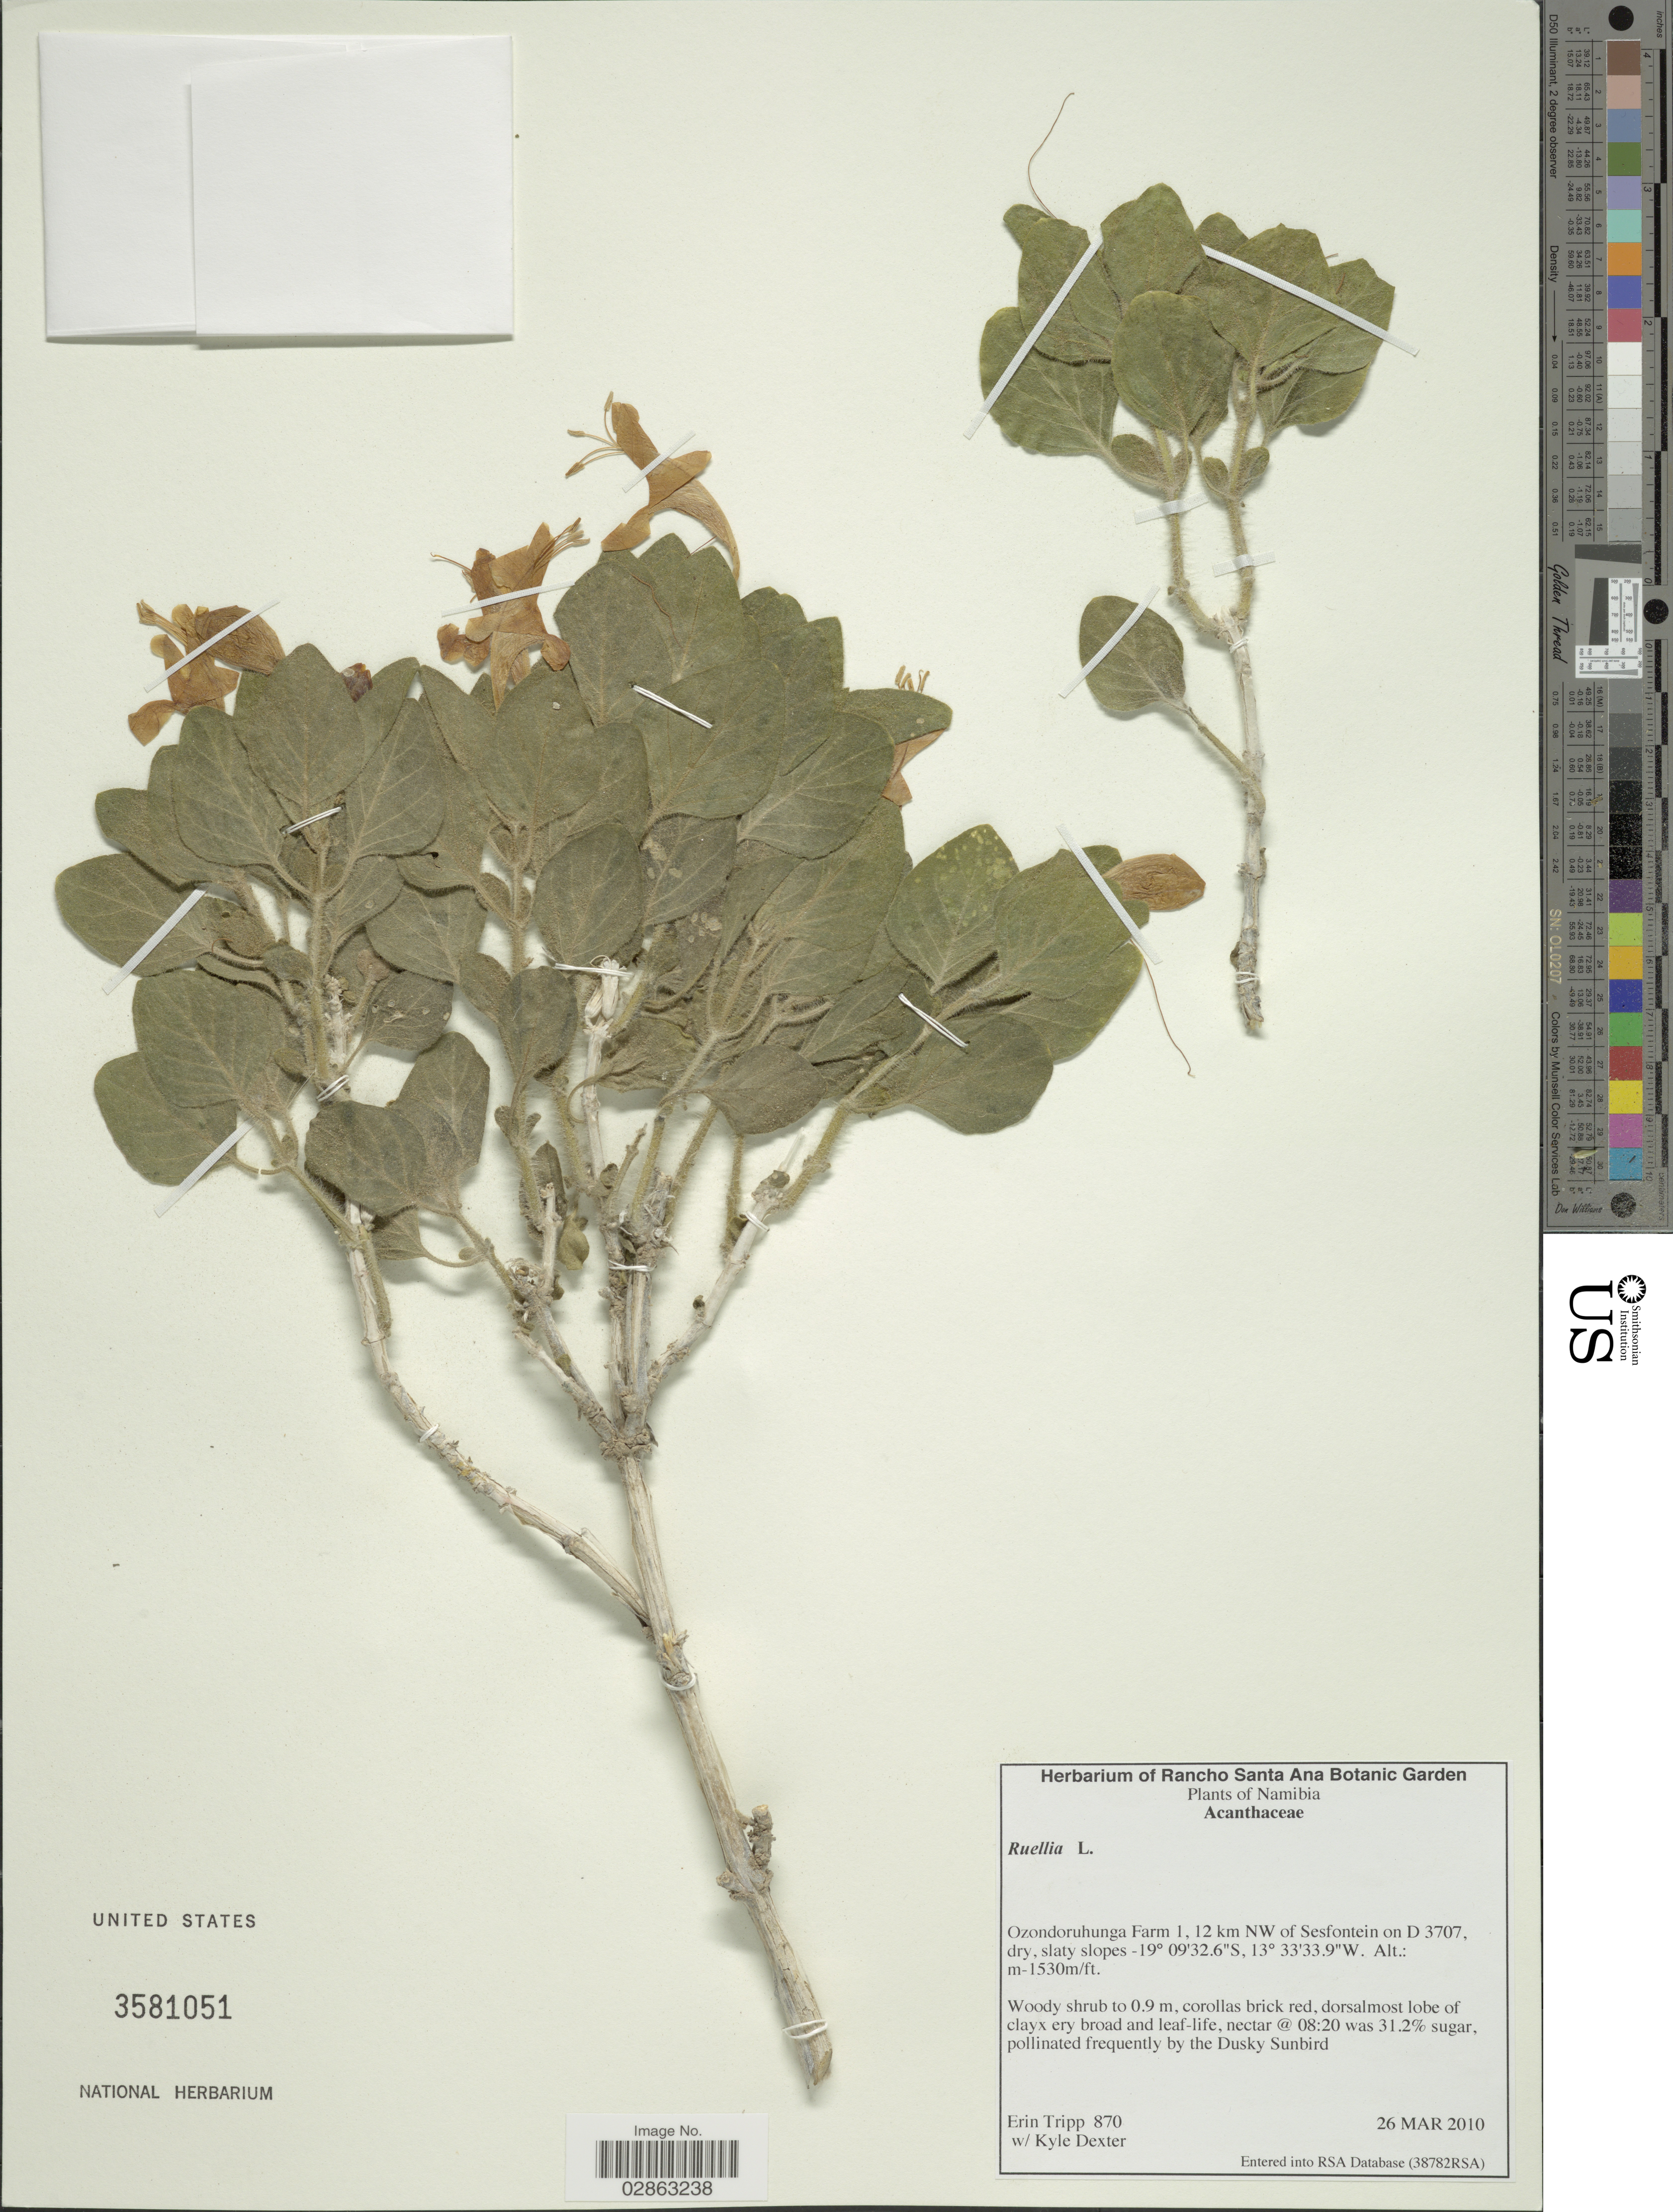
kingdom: Plantae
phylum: Tracheophyta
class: Magnoliopsida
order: Lamiales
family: Acanthaceae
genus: Ruellia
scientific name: Ruellia sp.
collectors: E. Tripp & K. Dexter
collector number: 870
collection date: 2010-03-26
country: Namibia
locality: Ozondoruhunga Farm 1, 12 km NW of Sesfontein on D 3707.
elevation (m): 1530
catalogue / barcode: US 3581051